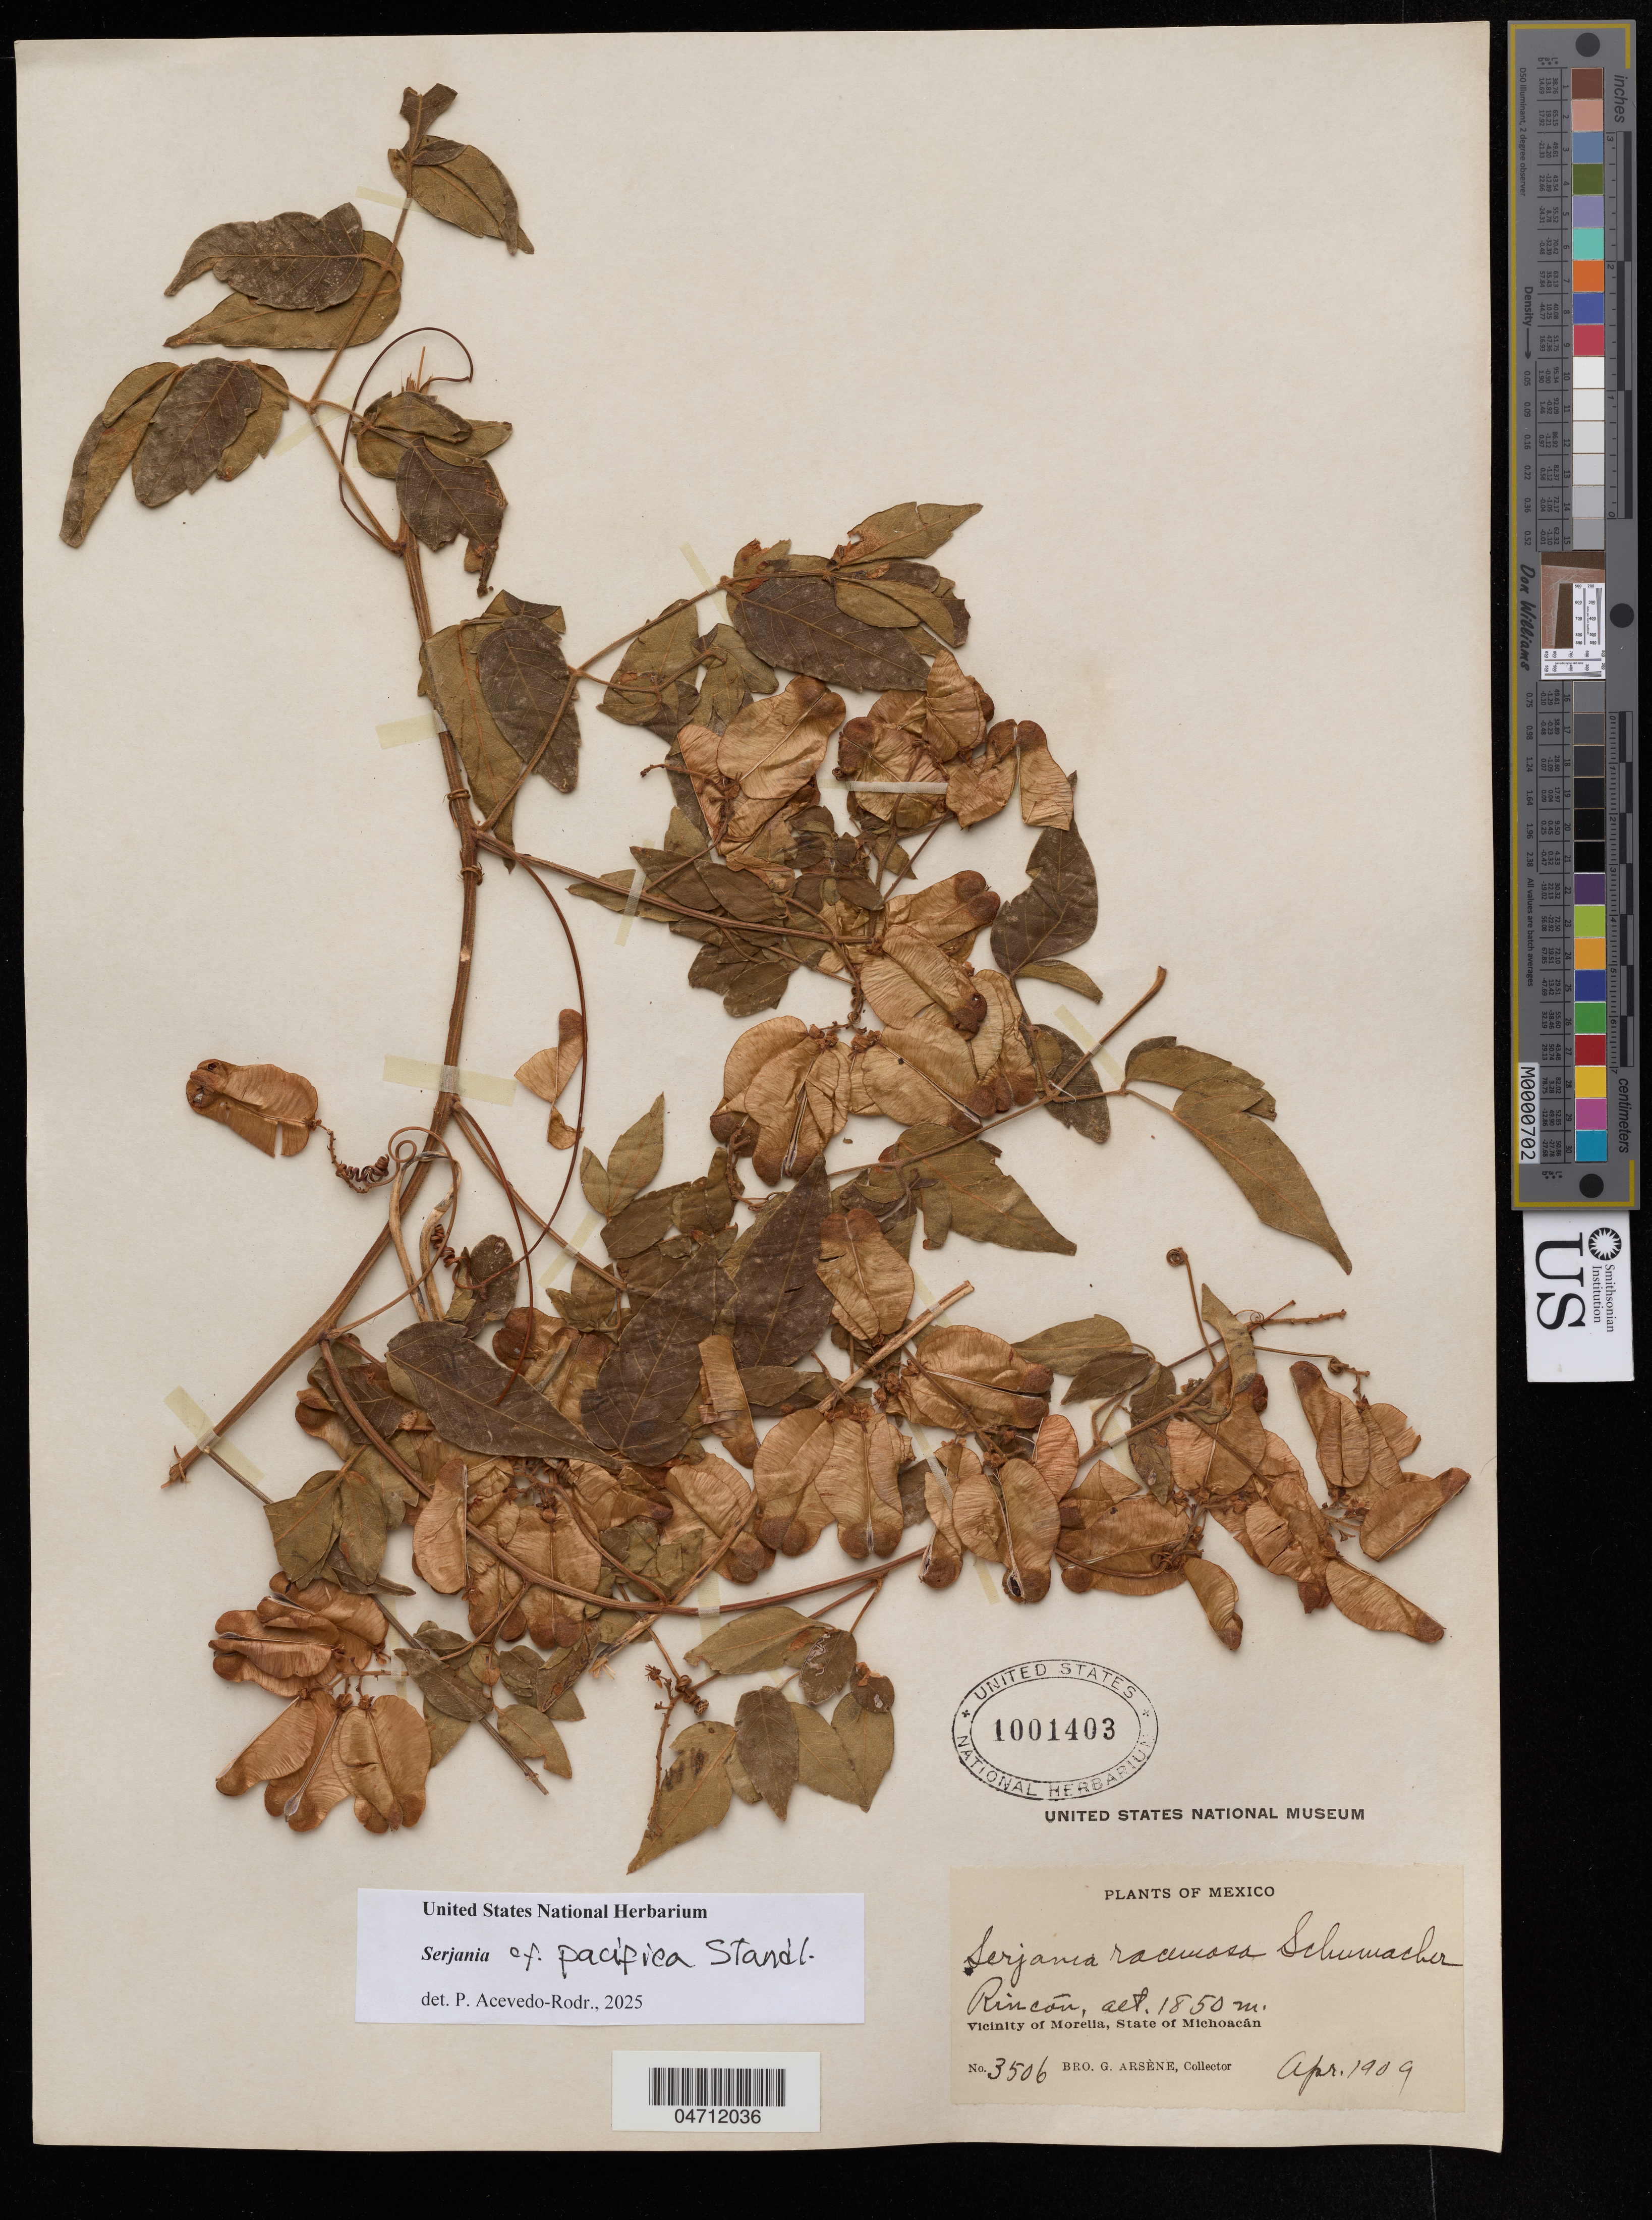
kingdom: Plantae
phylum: Tracheophyta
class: Magnoliopsida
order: Sapindales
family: Sapindaceae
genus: Serjania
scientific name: Serjania pacifica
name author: Standl.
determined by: Acevedo-Rodriguez, P., (US), Smithsonian Institution - National Museum of Natural History (UNITED STATES)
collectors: Bro. G. Arsène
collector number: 3506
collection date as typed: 11 Apr 1909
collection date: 1909-04-11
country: Mexico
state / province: Michoacán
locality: Vicinity of Morelia, Rincon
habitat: Rincon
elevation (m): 1850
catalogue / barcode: US 1001403